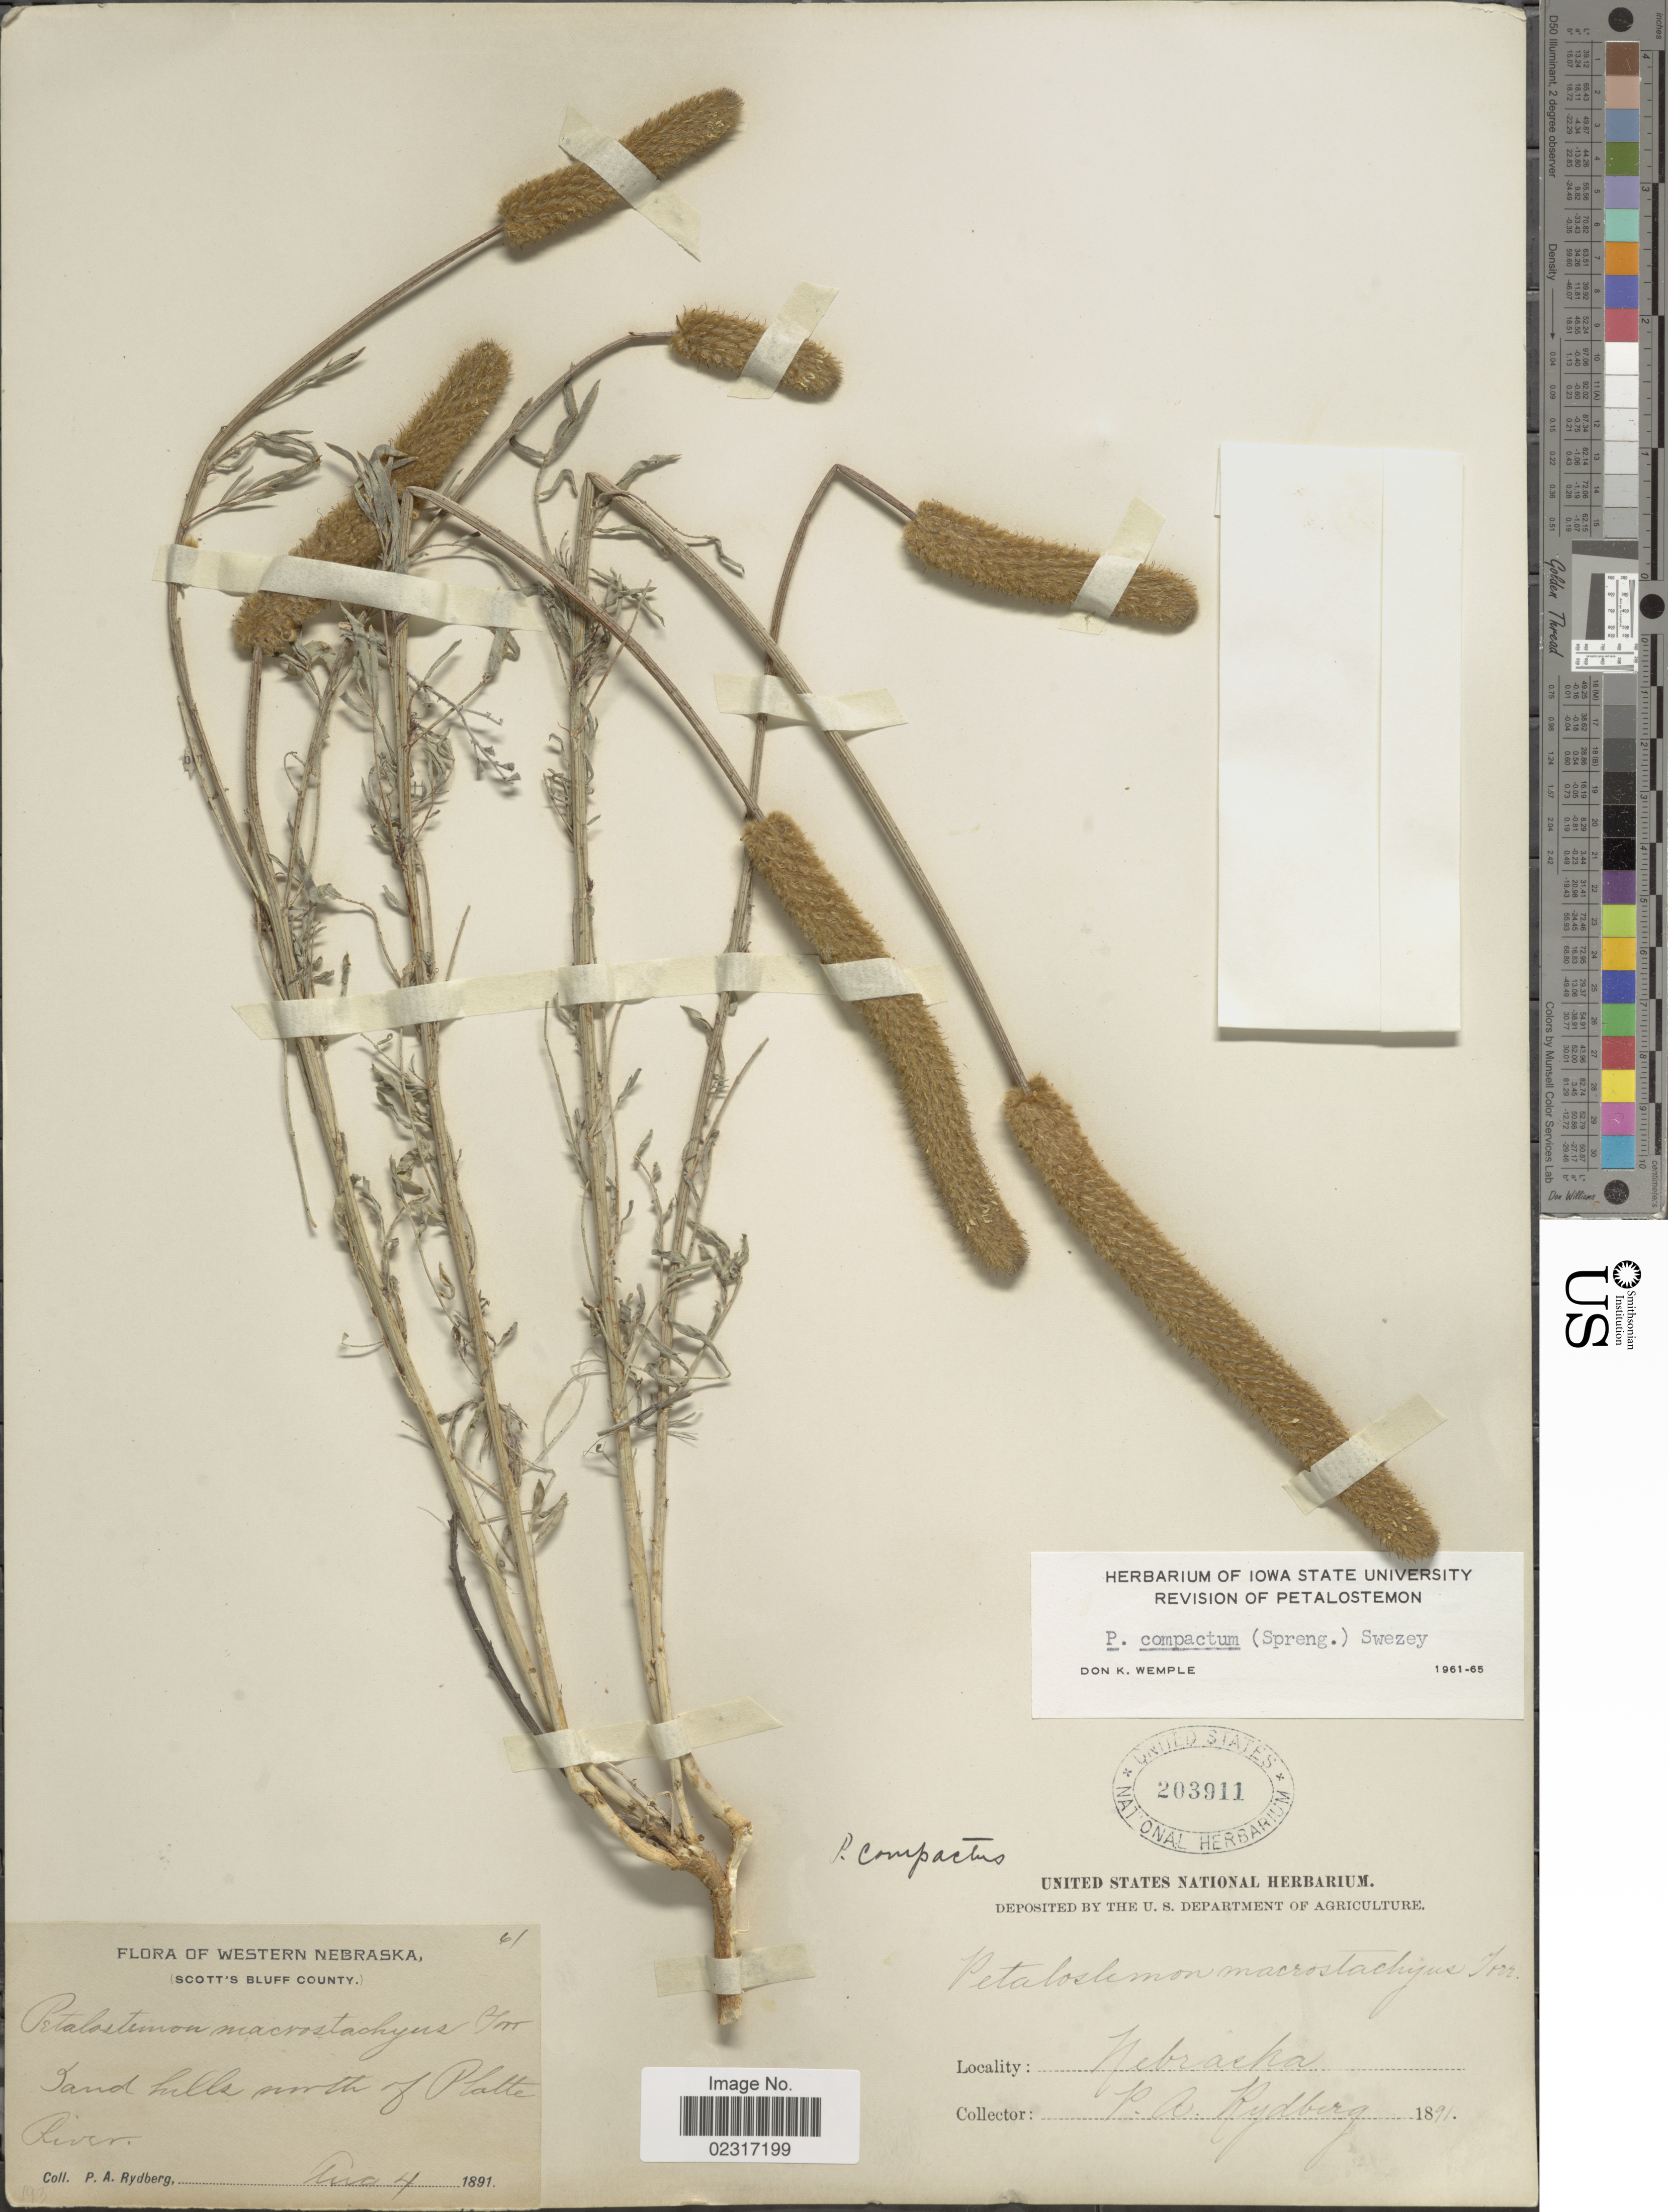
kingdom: Plantae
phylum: Tracheophyta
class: Magnoliopsida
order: Fabales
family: Fabaceae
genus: Dalea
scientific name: Dalea compacta var. pubescens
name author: (A. Gray) Barneby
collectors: P. A. Rydberg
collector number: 61?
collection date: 1891-08-04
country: United States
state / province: Nebraska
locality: Western Nebraska, Scott's Bluff County. Sand hills north of Platte River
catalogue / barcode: US 203911